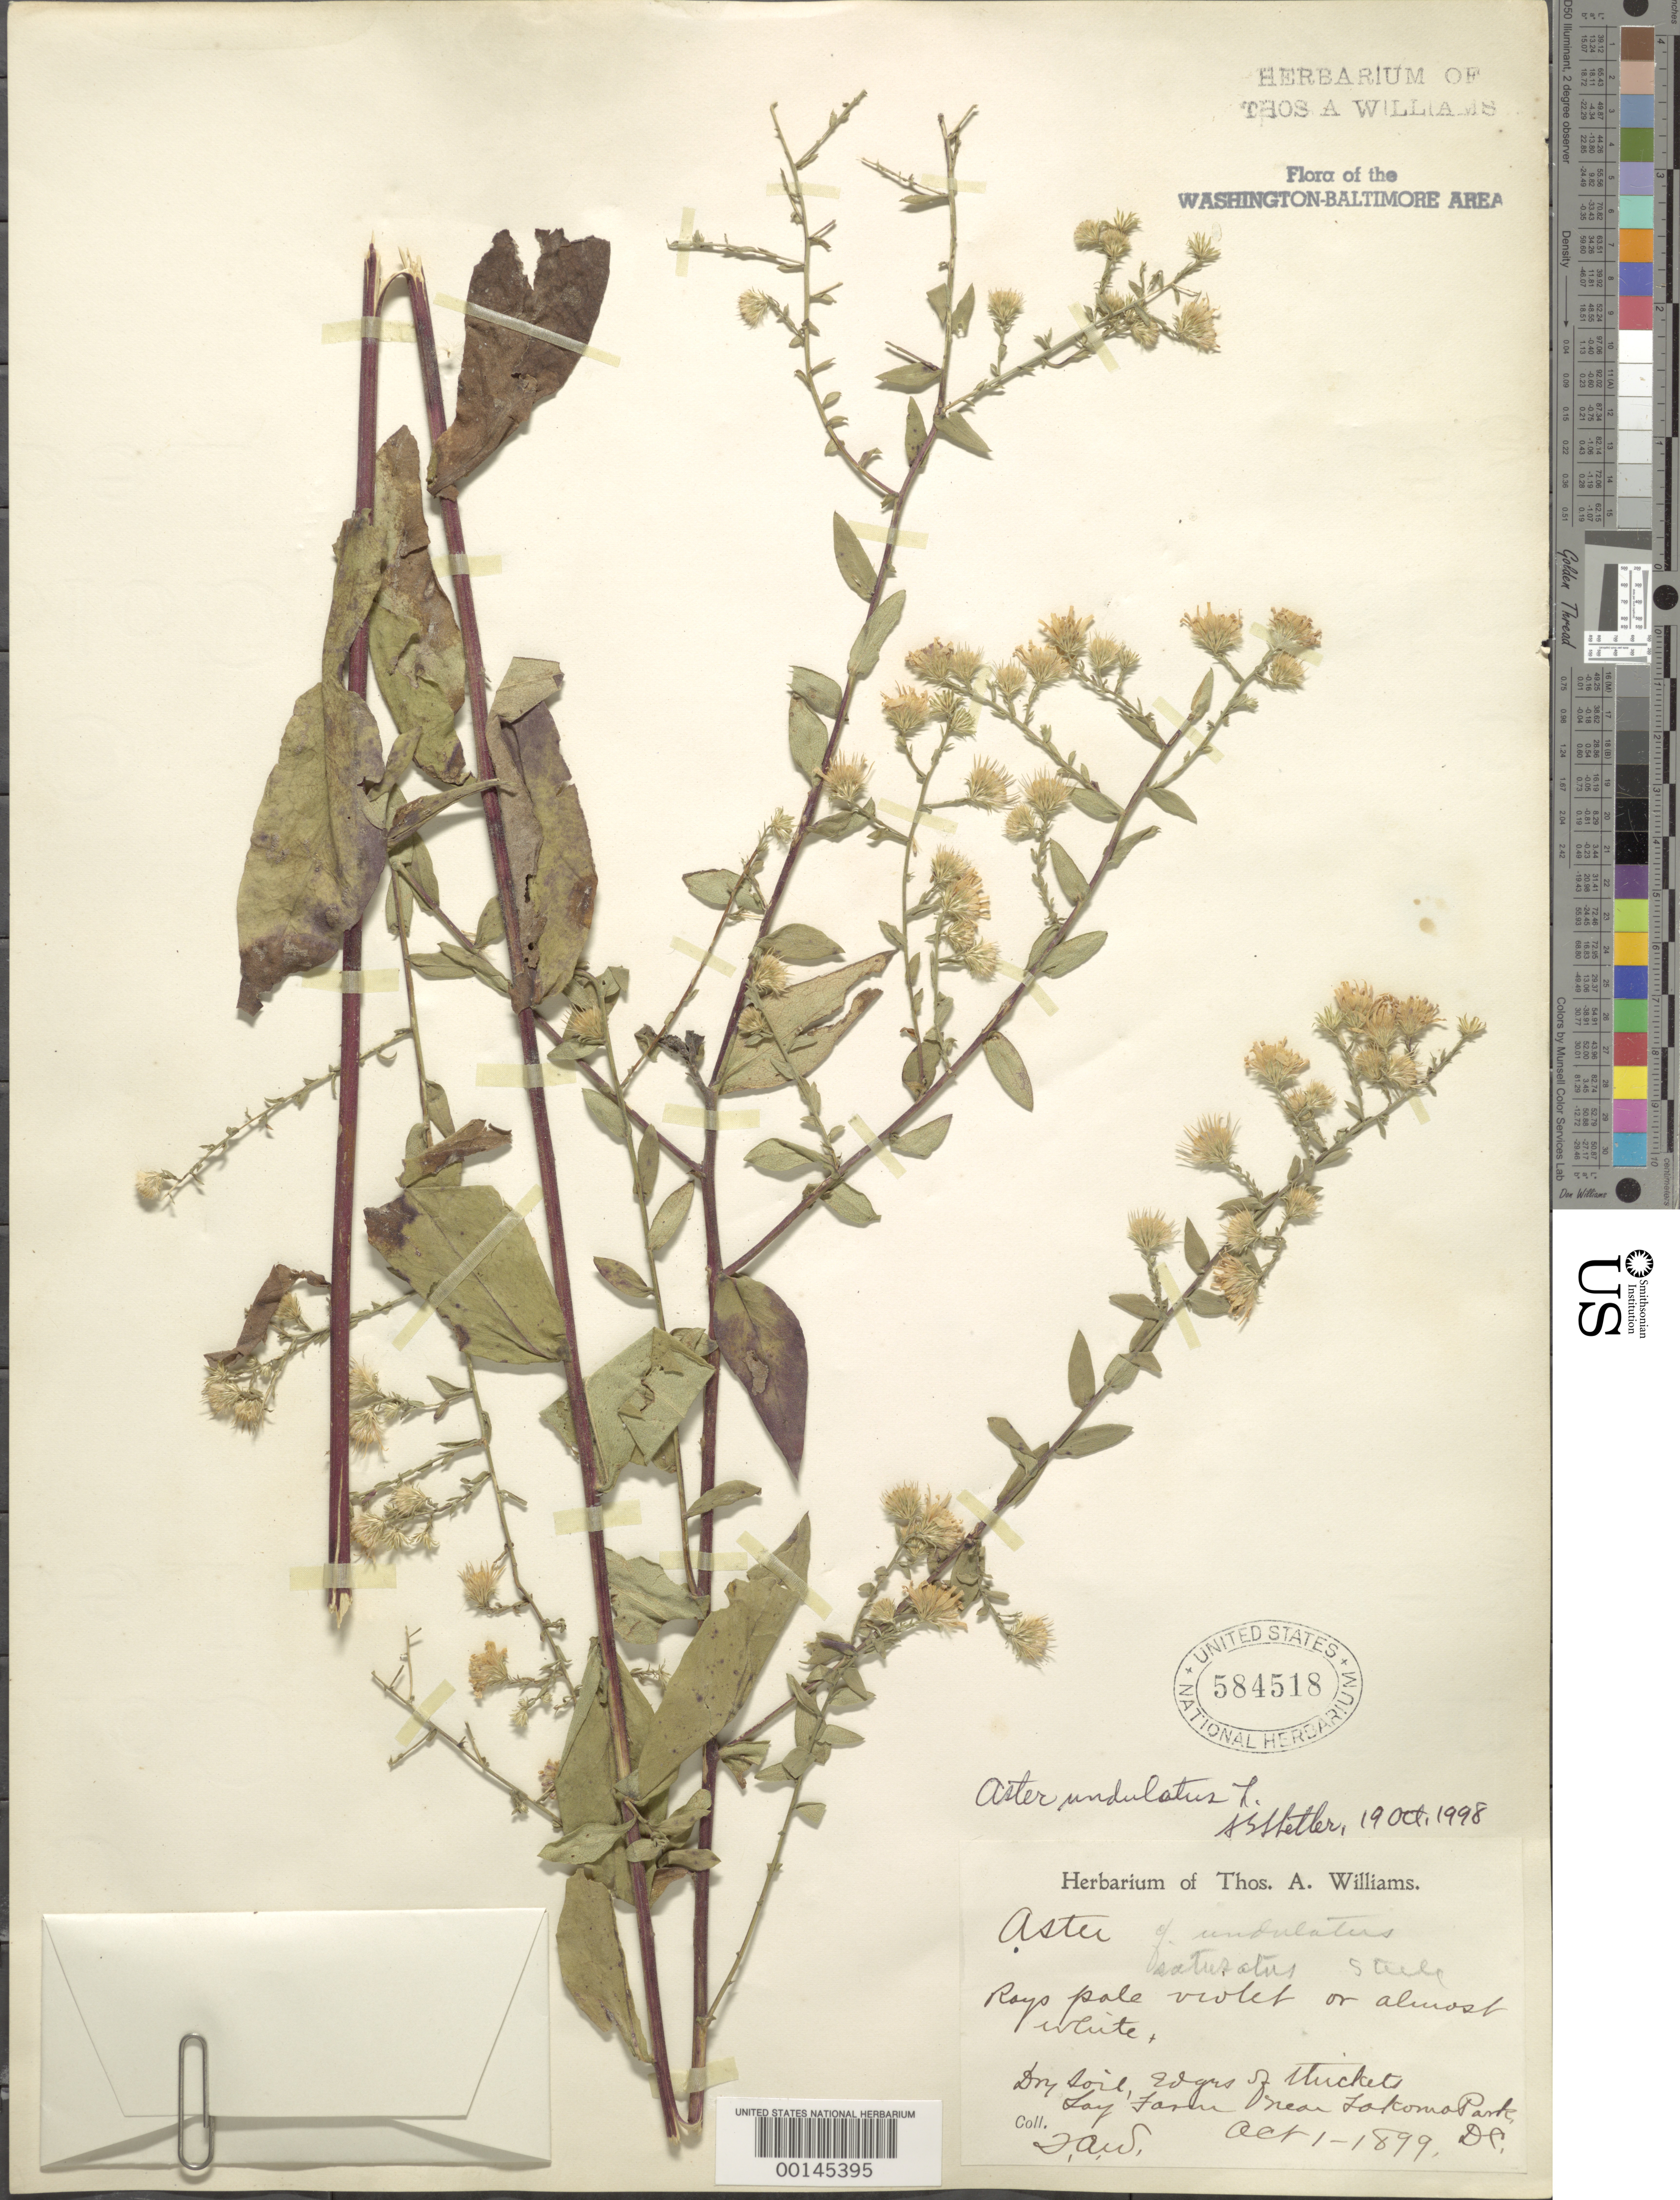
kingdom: Plantae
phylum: Tracheophyta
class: Magnoliopsida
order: Asterales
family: Asteraceae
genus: Symphyotrichum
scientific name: Symphyotrichum undulatum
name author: (L.) G.L. Nesom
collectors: T. A. Williams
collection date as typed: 01 Oct 1899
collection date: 1899-10-01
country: United States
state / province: District of Columbia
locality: Lay Farm near Takoma Park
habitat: Dry soil edge of thicket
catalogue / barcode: US 584518